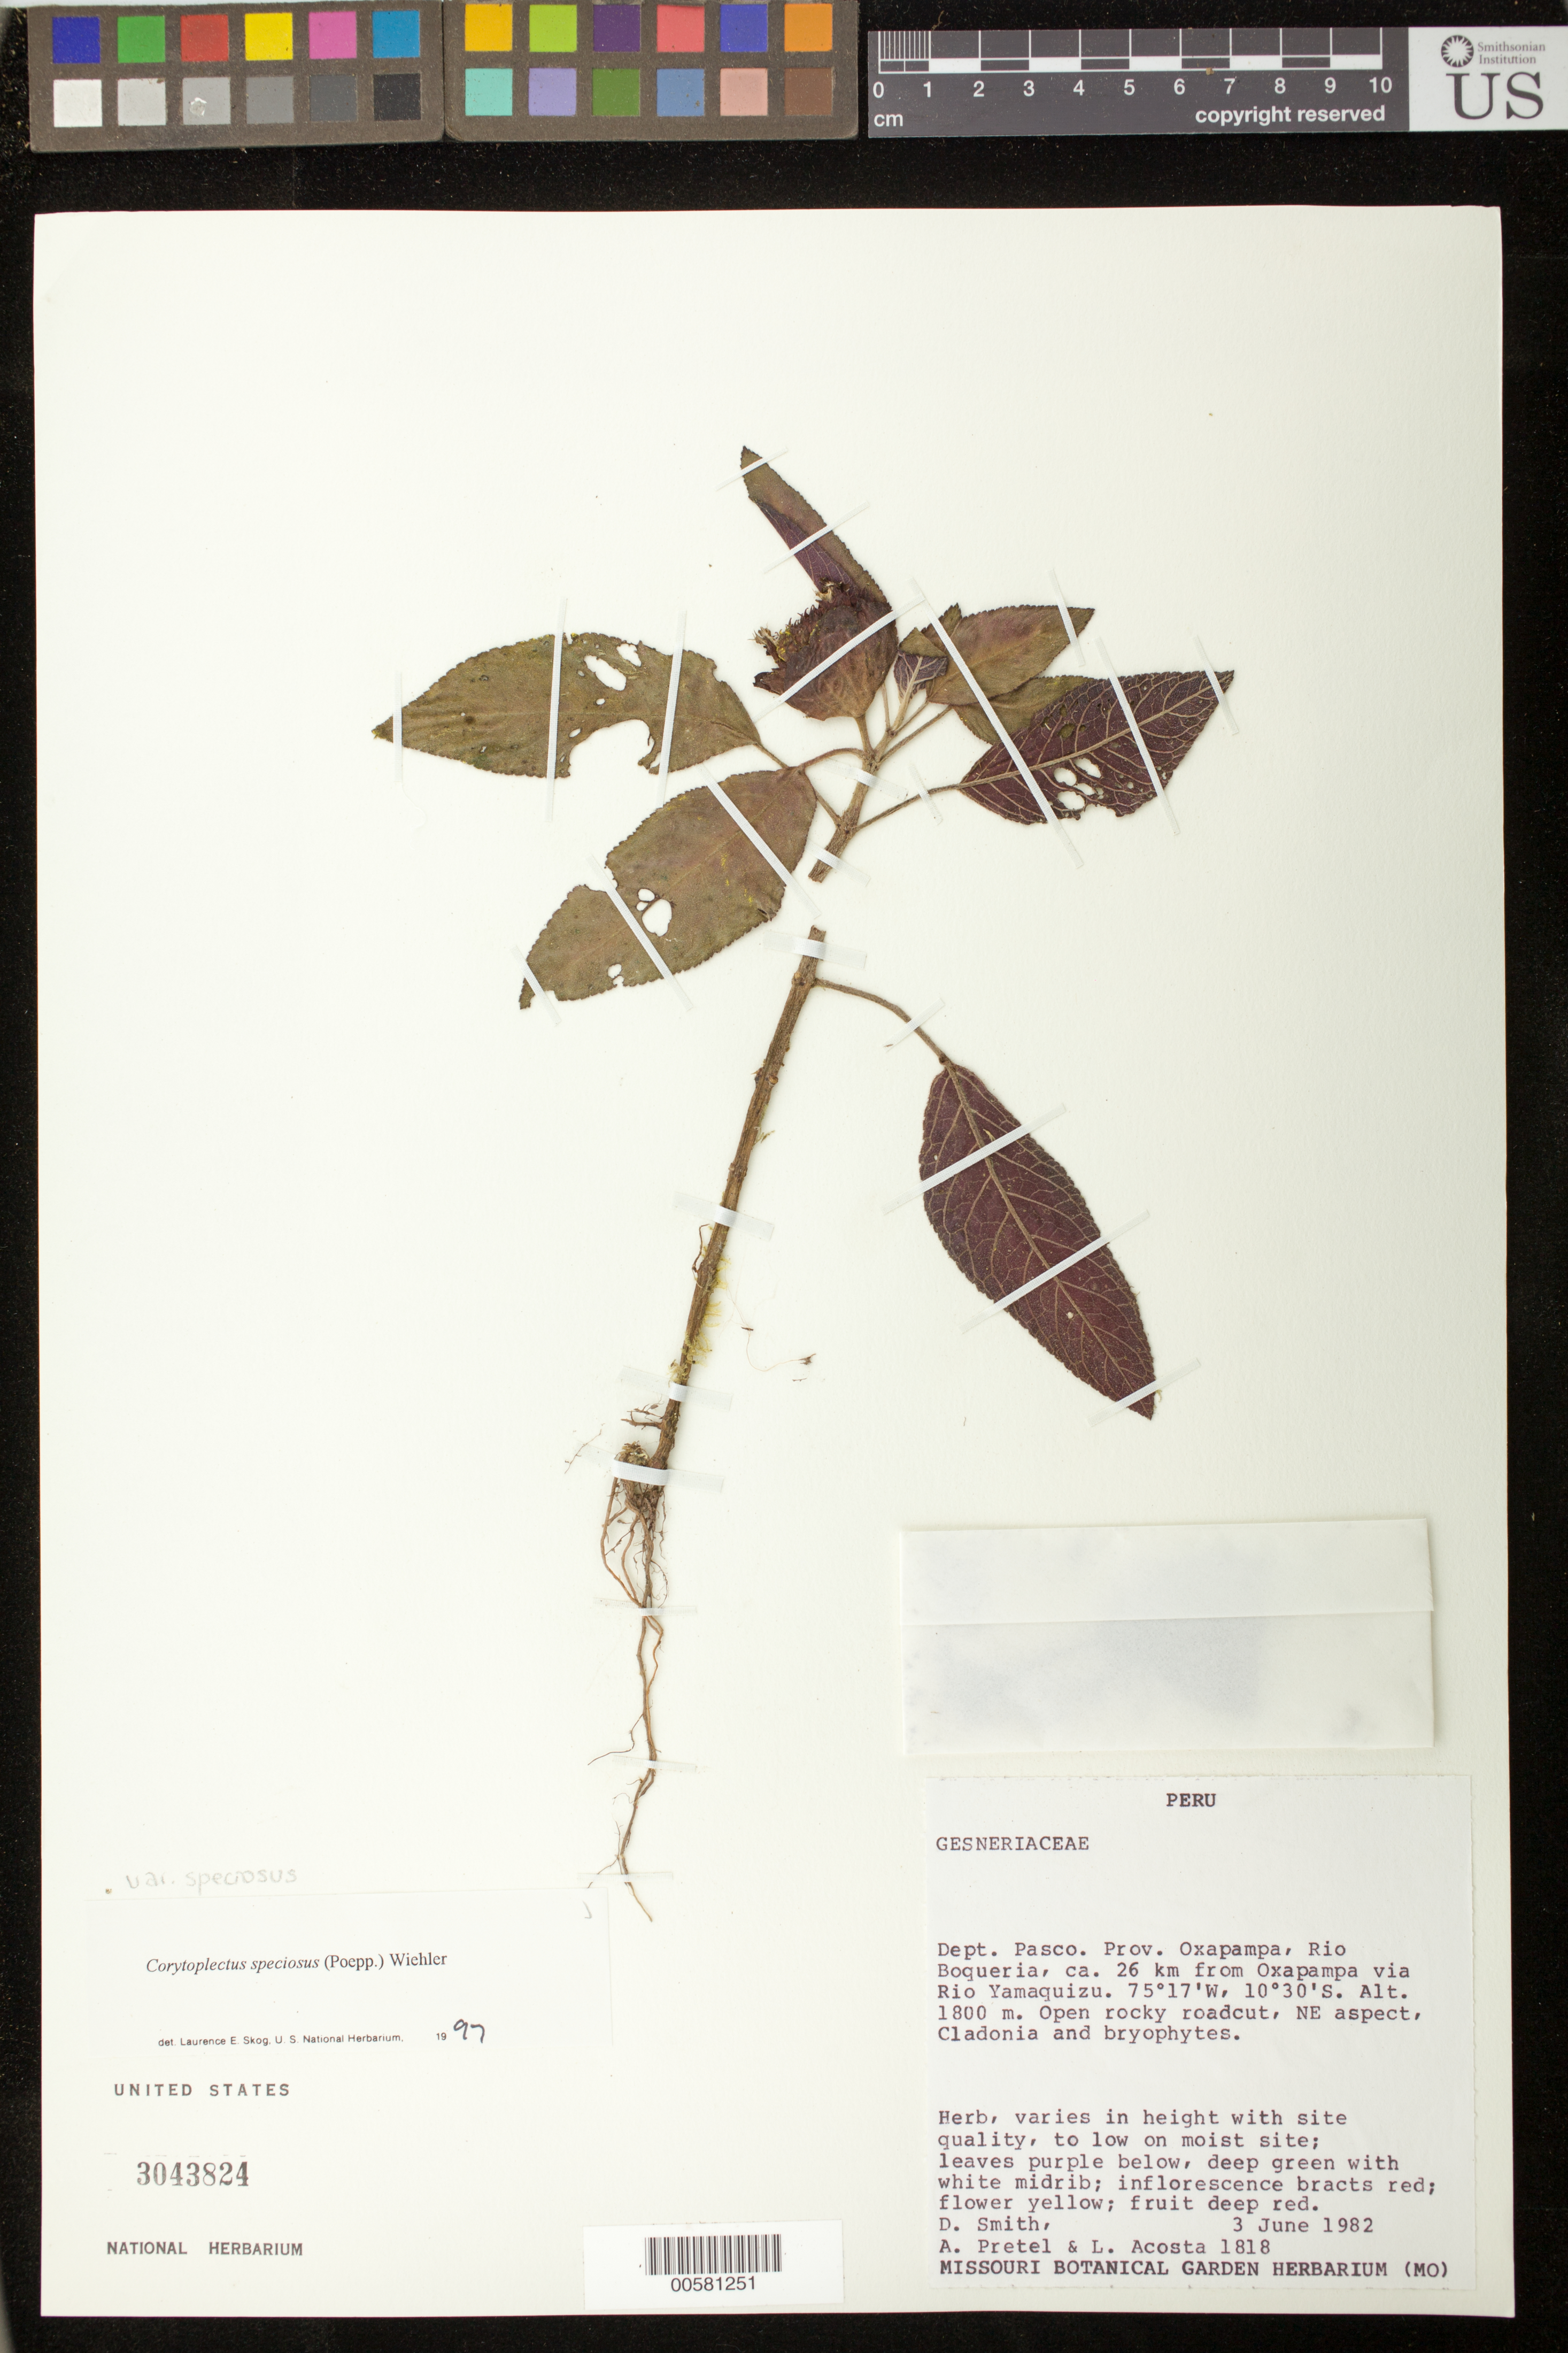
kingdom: Plantae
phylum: Tracheophyta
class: Magnoliopsida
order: Lamiales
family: Gesneriaceae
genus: Corytoplectus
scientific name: Corytoplectus speciosus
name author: (Poepp.) Wiehler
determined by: Skog, Laurence E.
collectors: D. Smith, A. Pretel & L. Acosta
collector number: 1818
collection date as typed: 03 Jun 1982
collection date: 1982-06-03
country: Peru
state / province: Pasco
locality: Prov. Oxapampa; Rio Boqueria, ca 26 km from Oxapampa via Rio Yamaquizu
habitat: Open rocky roadcut, NE aspect, Cladonia and bryophytes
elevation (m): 1800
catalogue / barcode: US 3043824